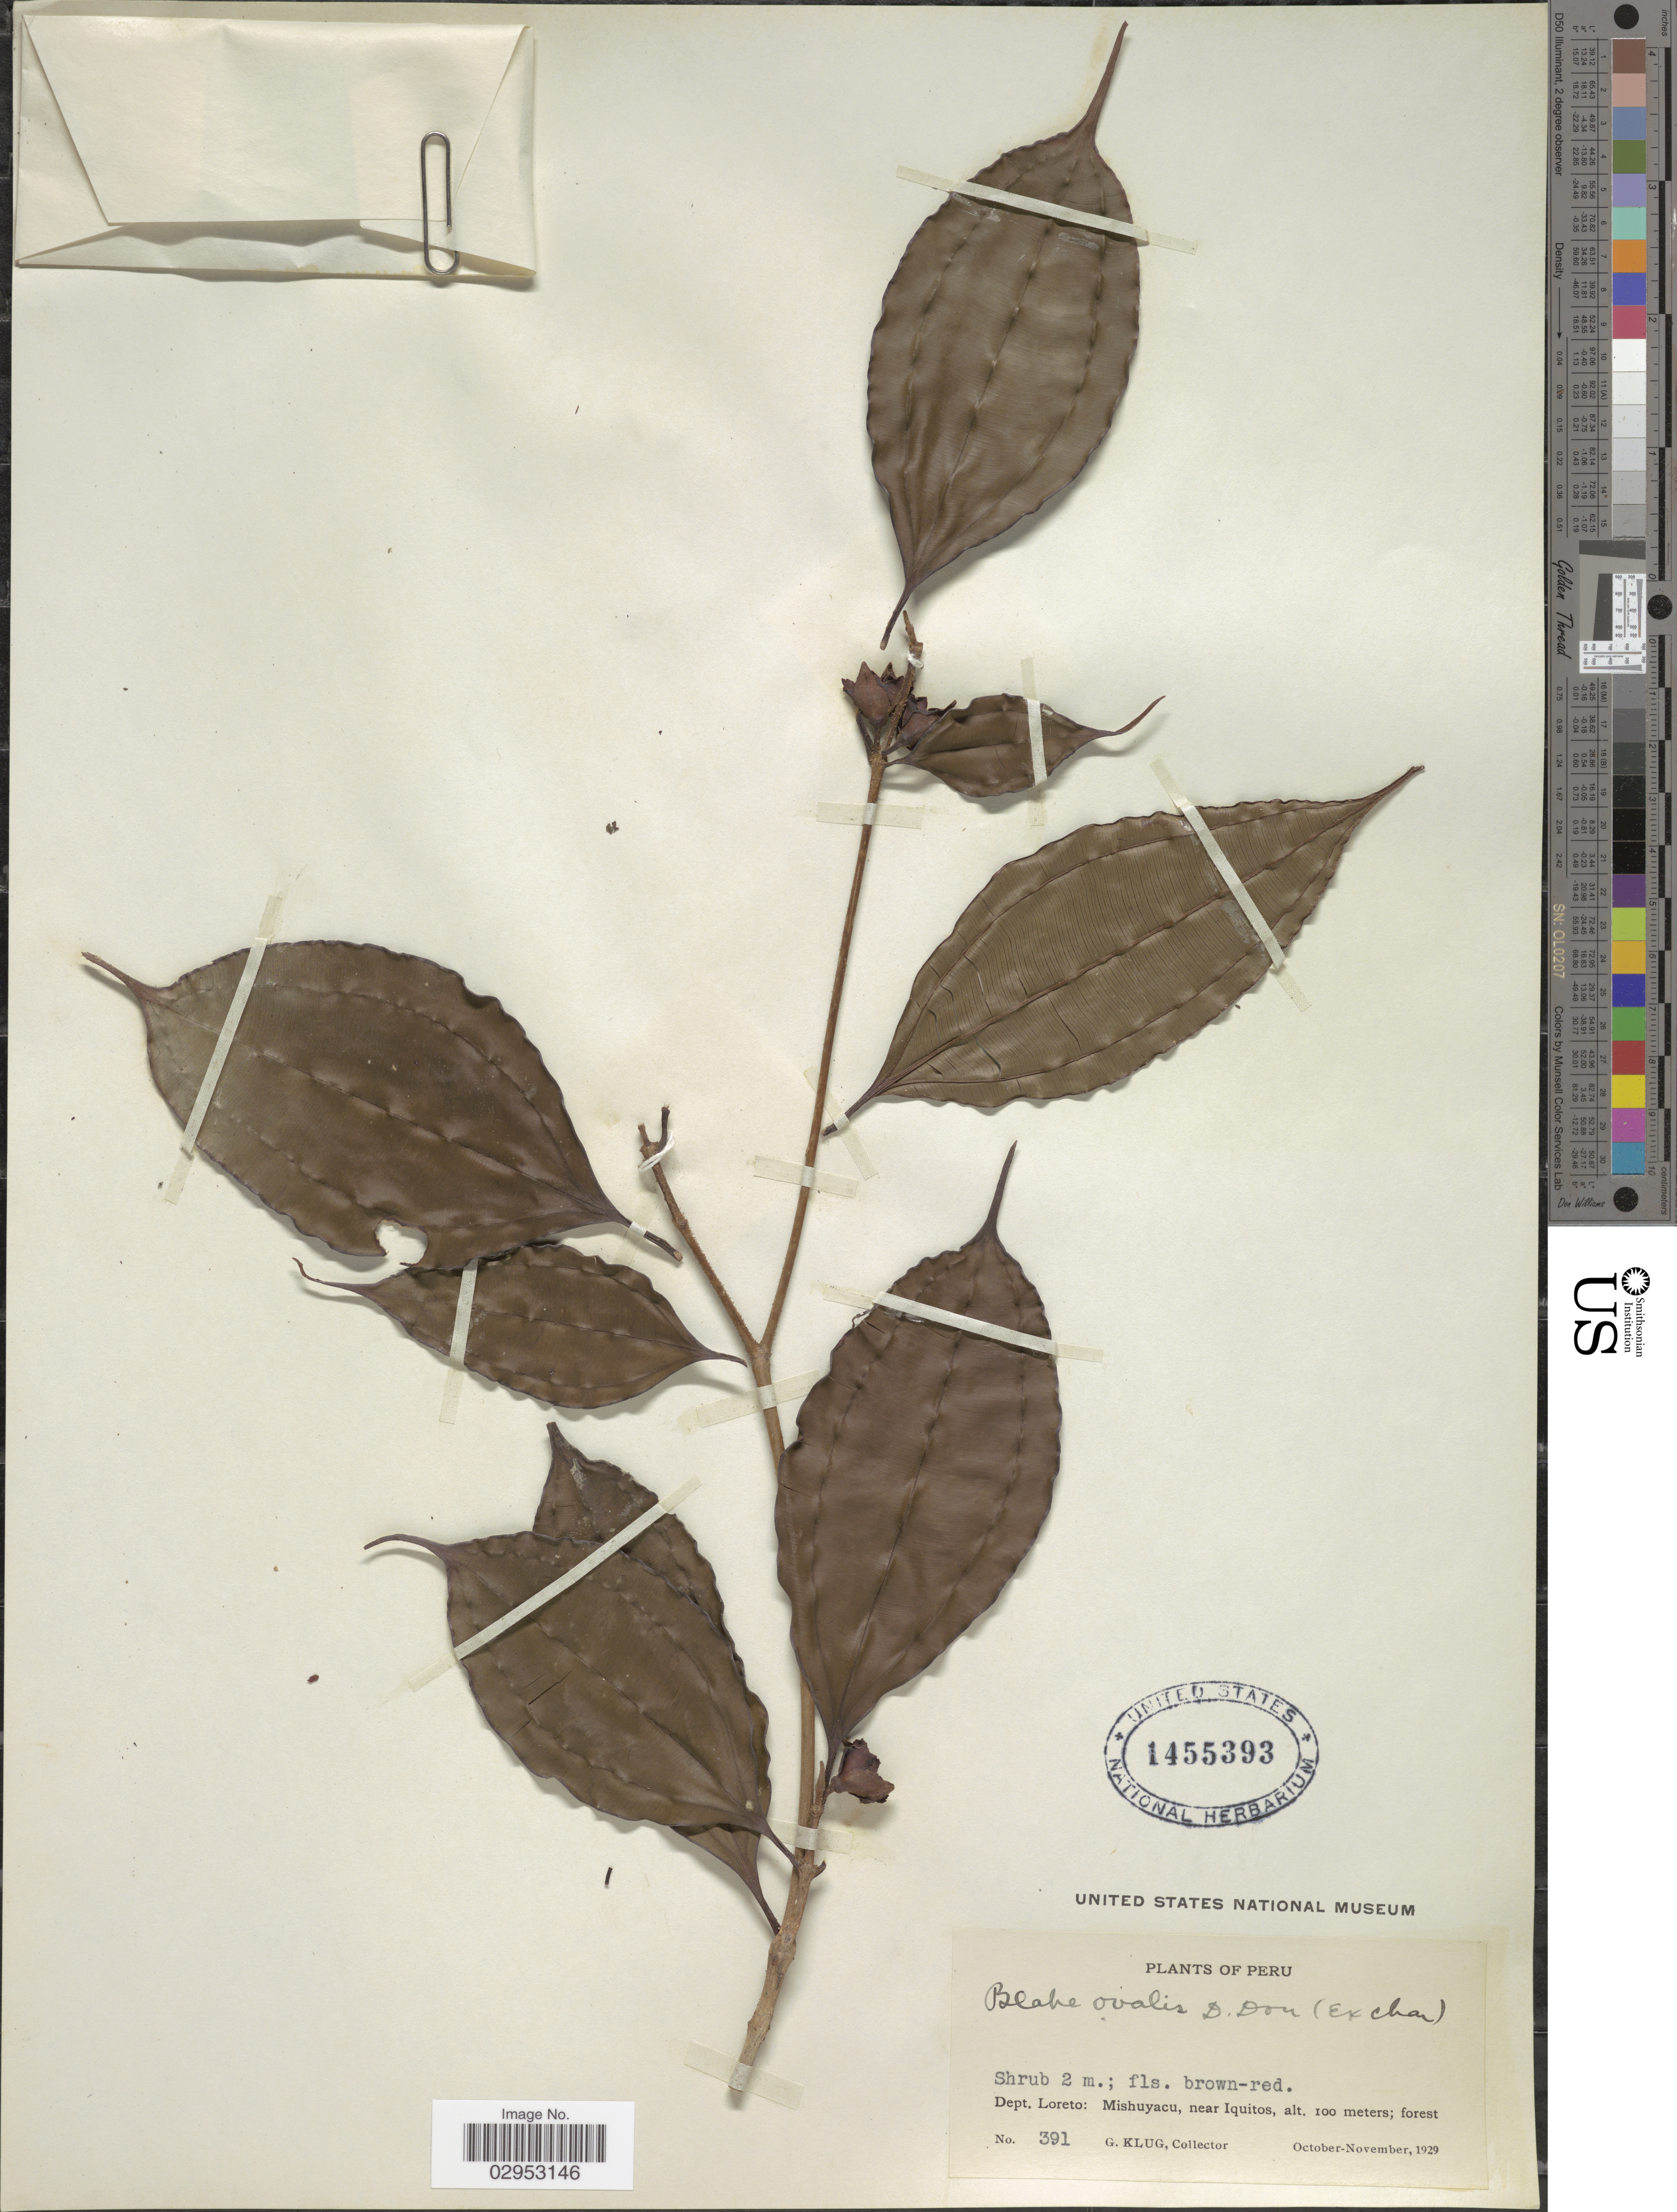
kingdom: Plantae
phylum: Tracheophyta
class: Magnoliopsida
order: Myrtales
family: Melastomataceae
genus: Blakea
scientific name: Blakea ovalis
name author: (Ruiz) D. Don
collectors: G. Klug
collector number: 391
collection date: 1929-10/1929-11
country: Peru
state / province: Loreto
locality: Dept. Loreto: Mishuyacu, near Iquitos.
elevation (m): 100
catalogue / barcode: US 1455393